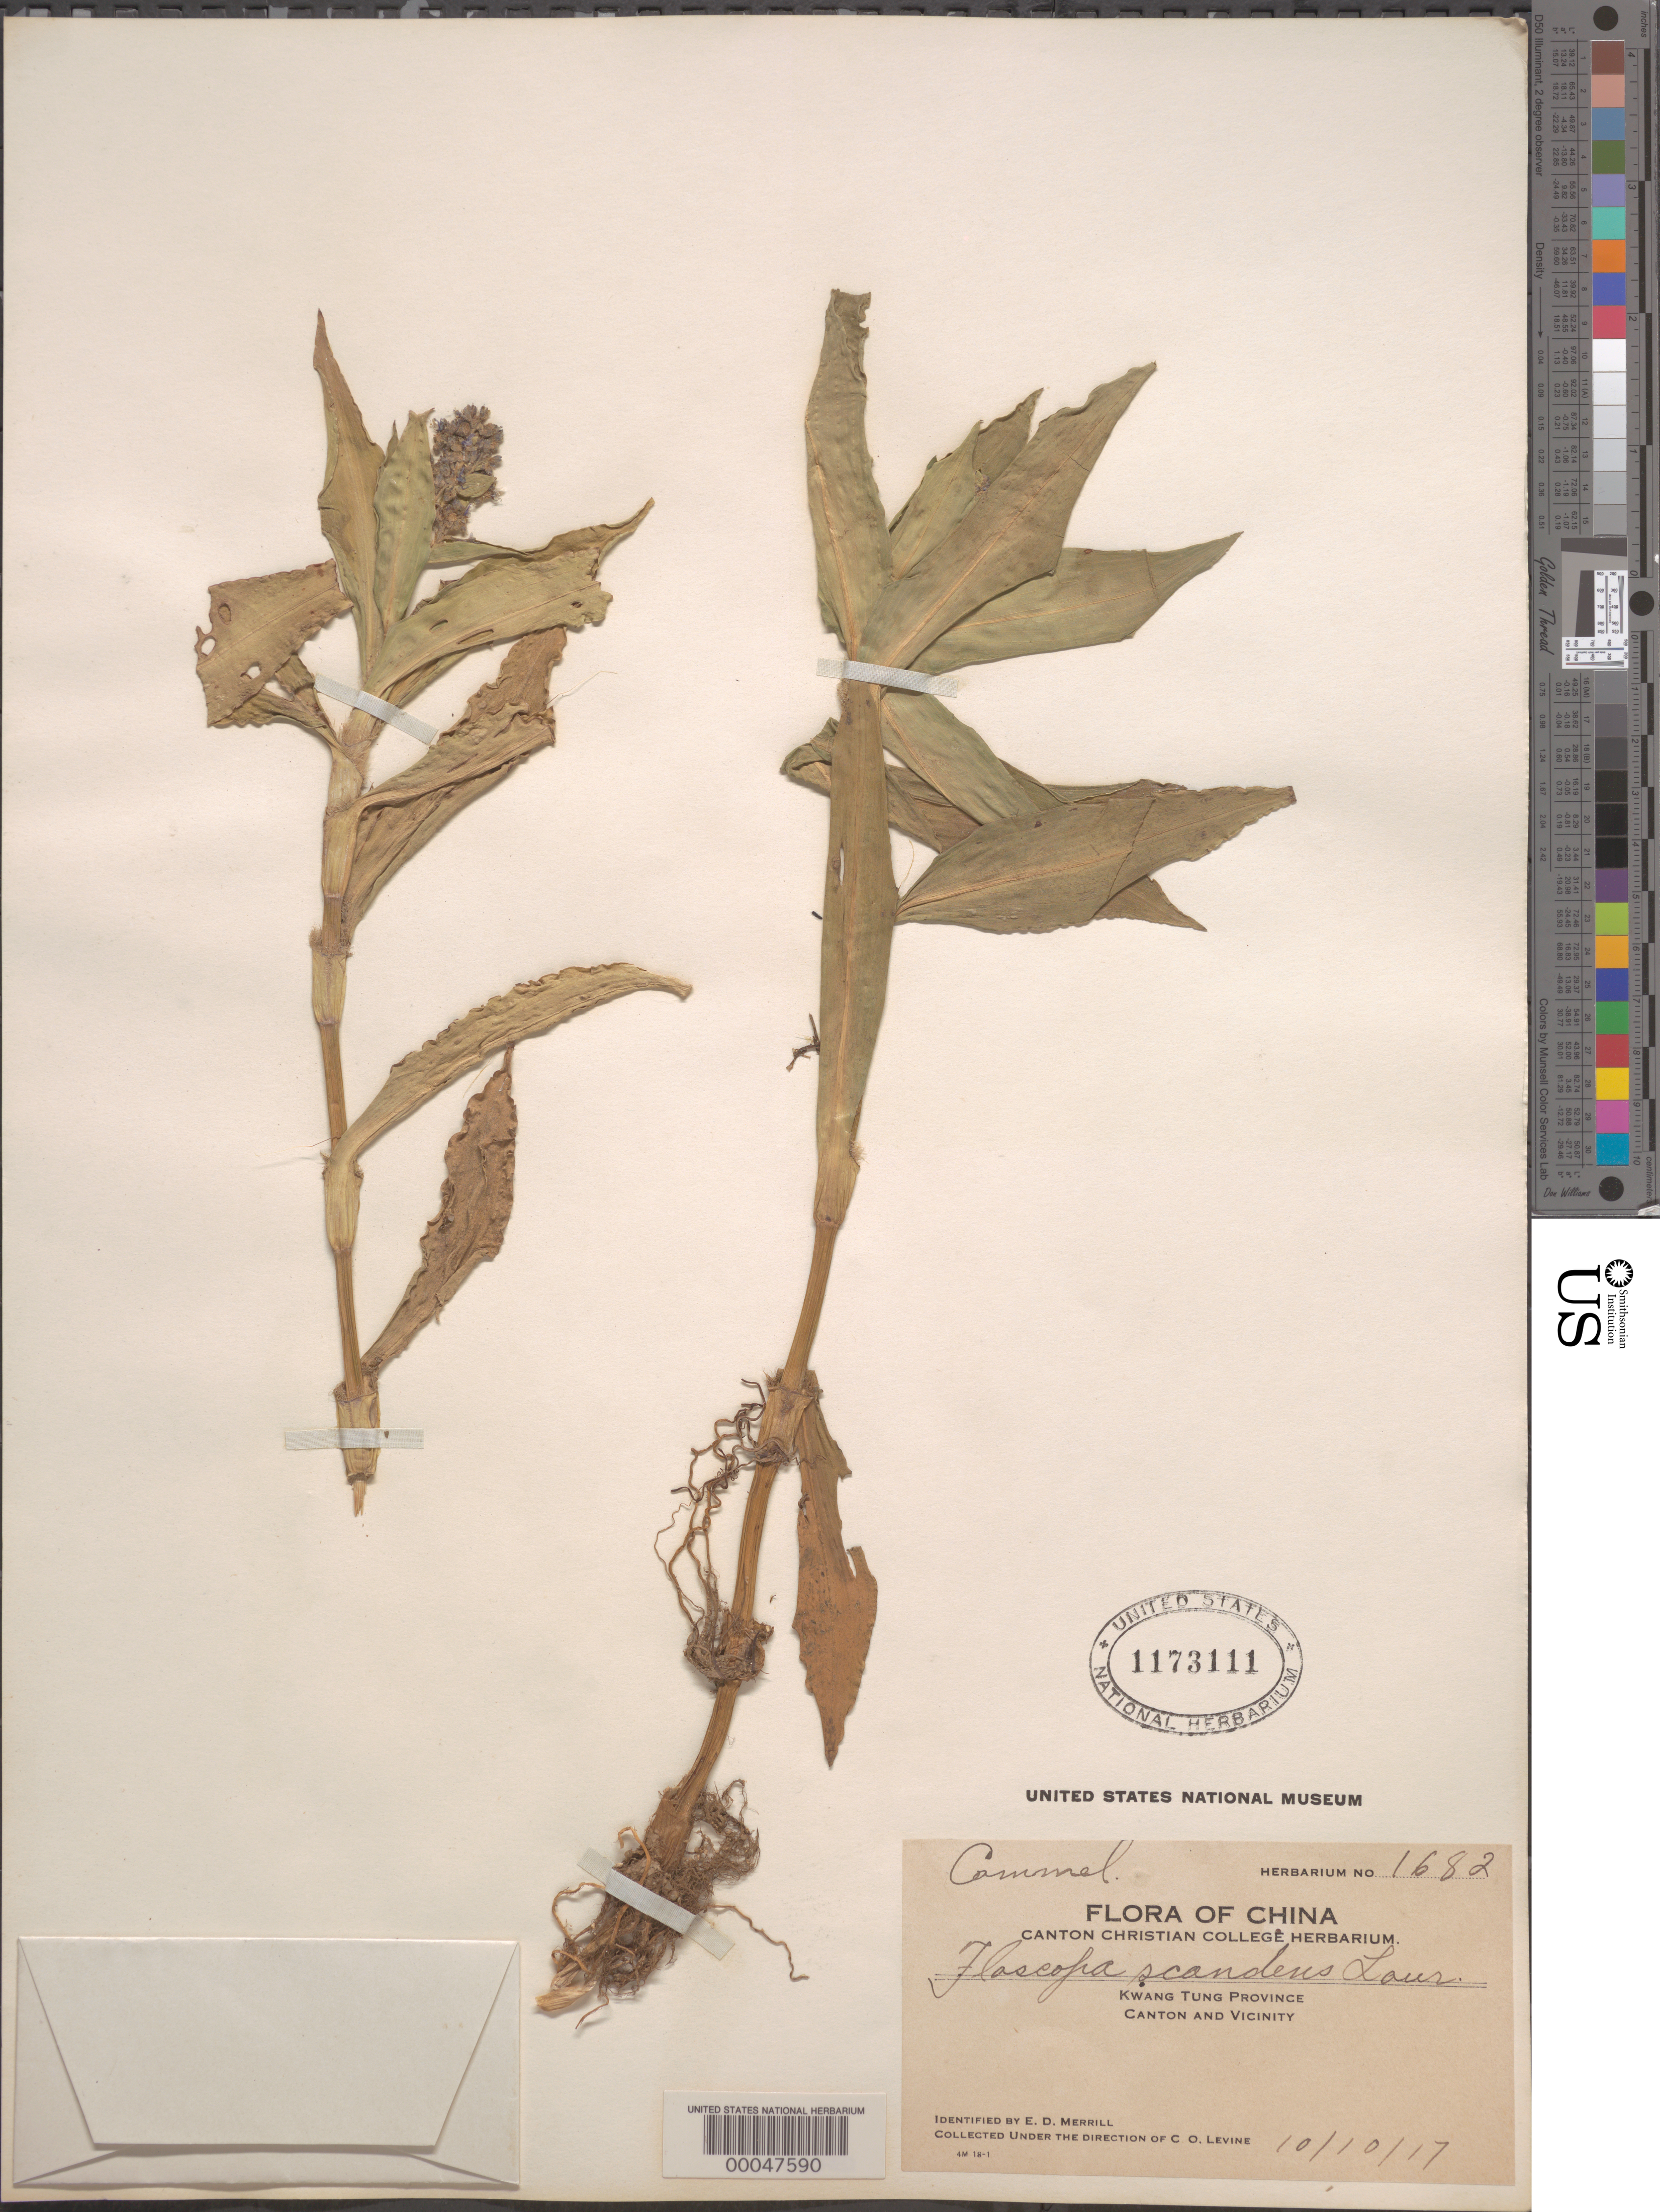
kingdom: Plantae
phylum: Tracheophyta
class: Liliopsida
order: Commelinales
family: Commelinaceae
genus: Floscopa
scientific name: Floscopa scandens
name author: Lour.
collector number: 1682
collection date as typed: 10 Oct 1917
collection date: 1917-10-10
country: China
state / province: Guangdong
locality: Canton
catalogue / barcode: US 1173111